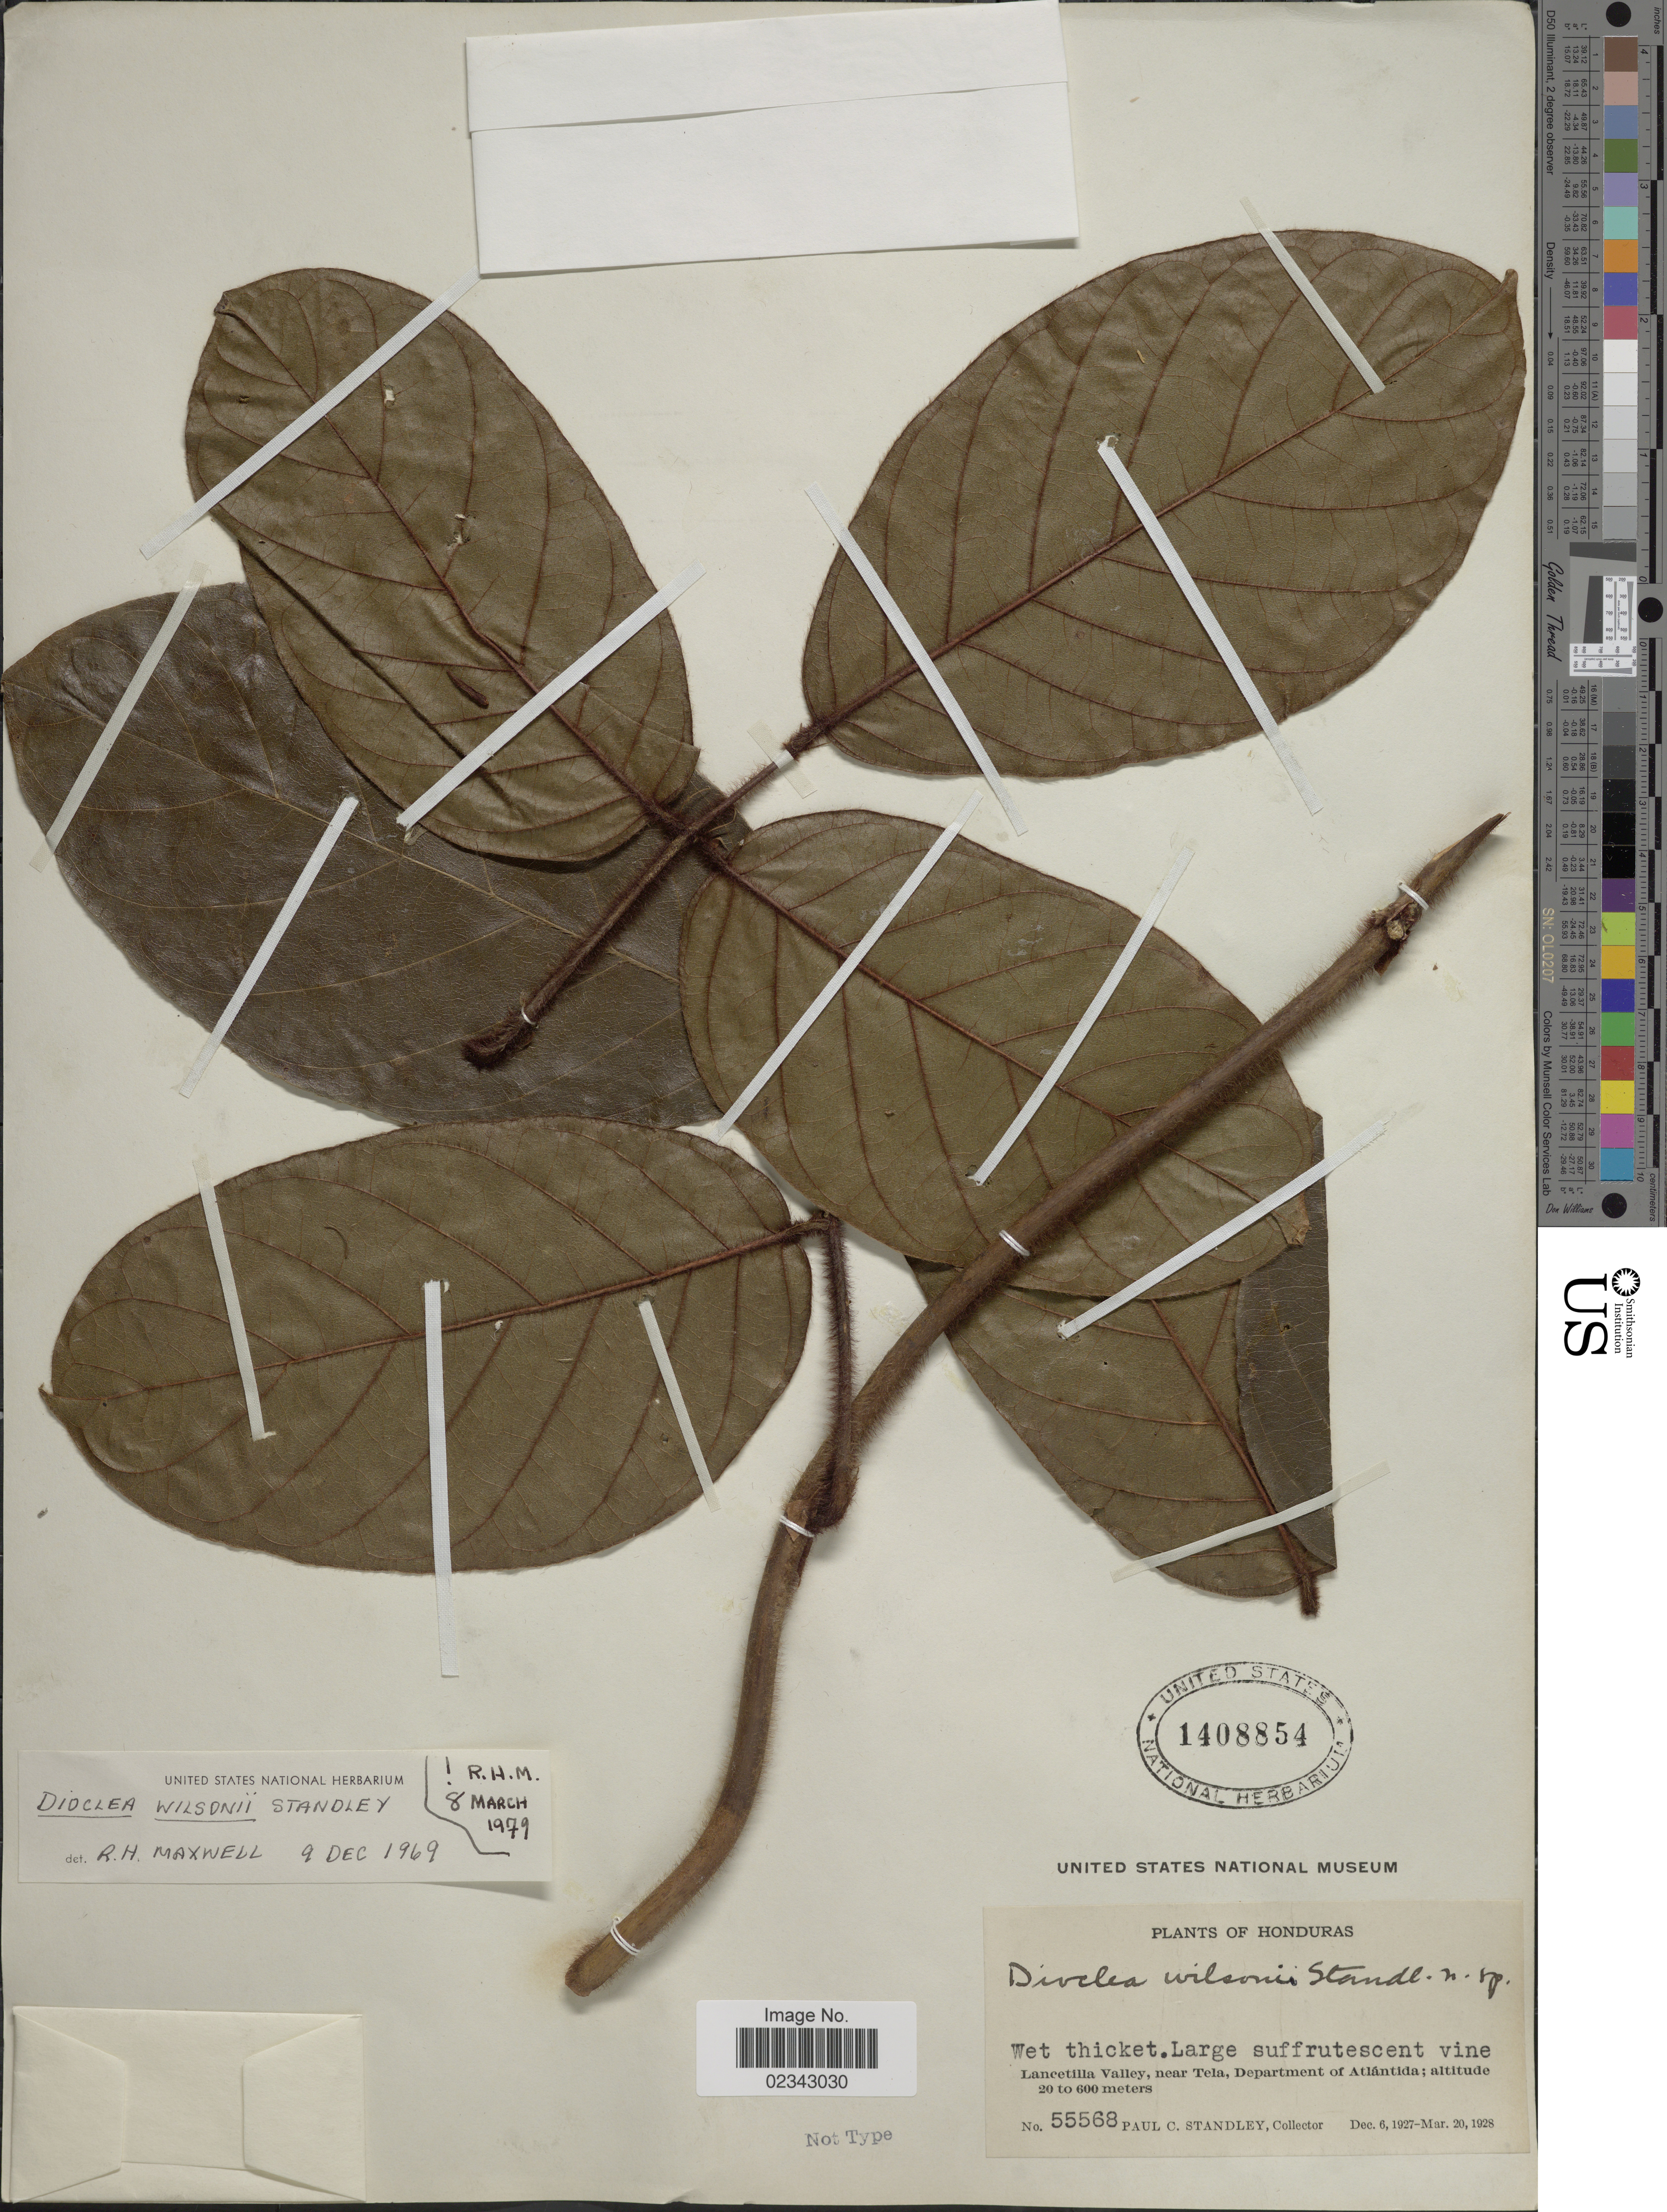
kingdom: Plantae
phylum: Tracheophyta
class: Magnoliopsida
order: Fabales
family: Fabaceae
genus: Macropsychanthus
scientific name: Macropsychanthus wilsonii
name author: (Standl.) L.P. Queiroz & Snak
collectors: P. C. Standley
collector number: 55568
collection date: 1927-12-06/1928-03-20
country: Honduras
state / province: Atlántida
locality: Wet thicket, lancetilla Valley, near Tela, Department of Atlántida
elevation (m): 20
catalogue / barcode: US 1408854